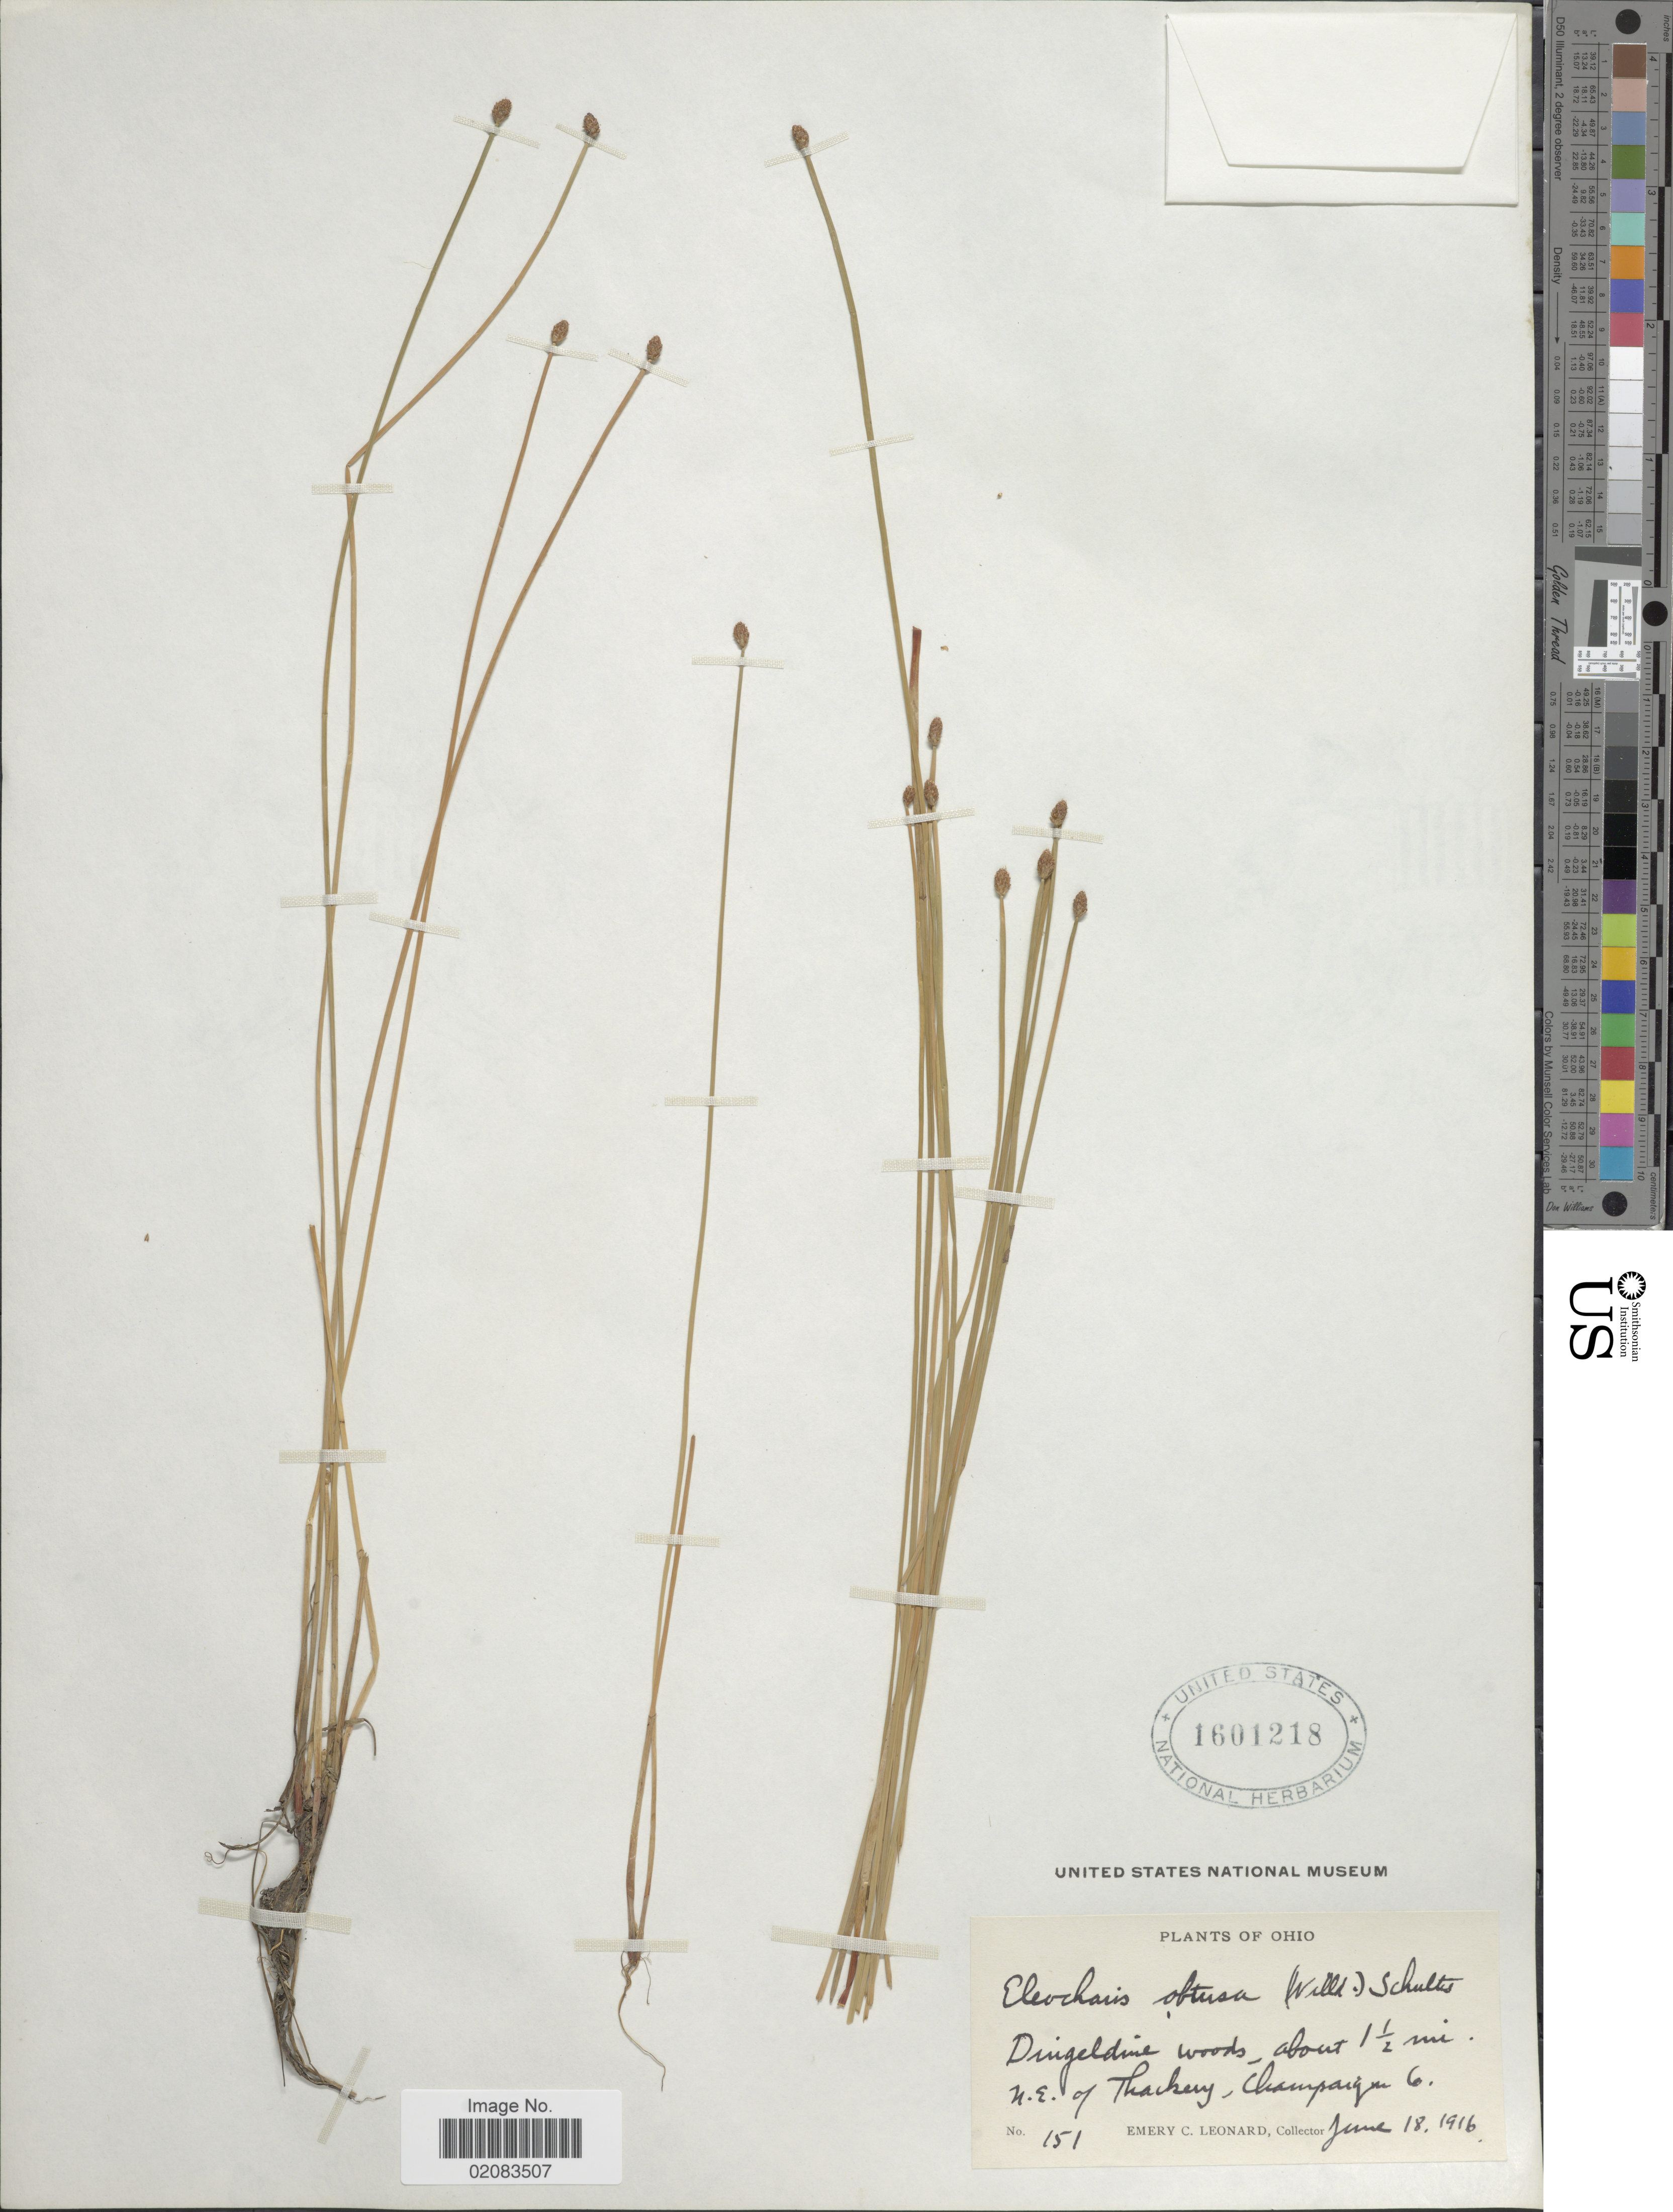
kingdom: Plantae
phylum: Tracheophyta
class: Liliopsida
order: Poales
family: Cyperaceae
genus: Eleocharis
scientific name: Eleocharis obtusa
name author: (Willd.) Schult.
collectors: E. C. Leonard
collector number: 151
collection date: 1916-06-18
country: United States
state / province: Ohio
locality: Dingeldine woods, about 1½ mi N.E. of Thackery, Champaign Co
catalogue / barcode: US 1601218